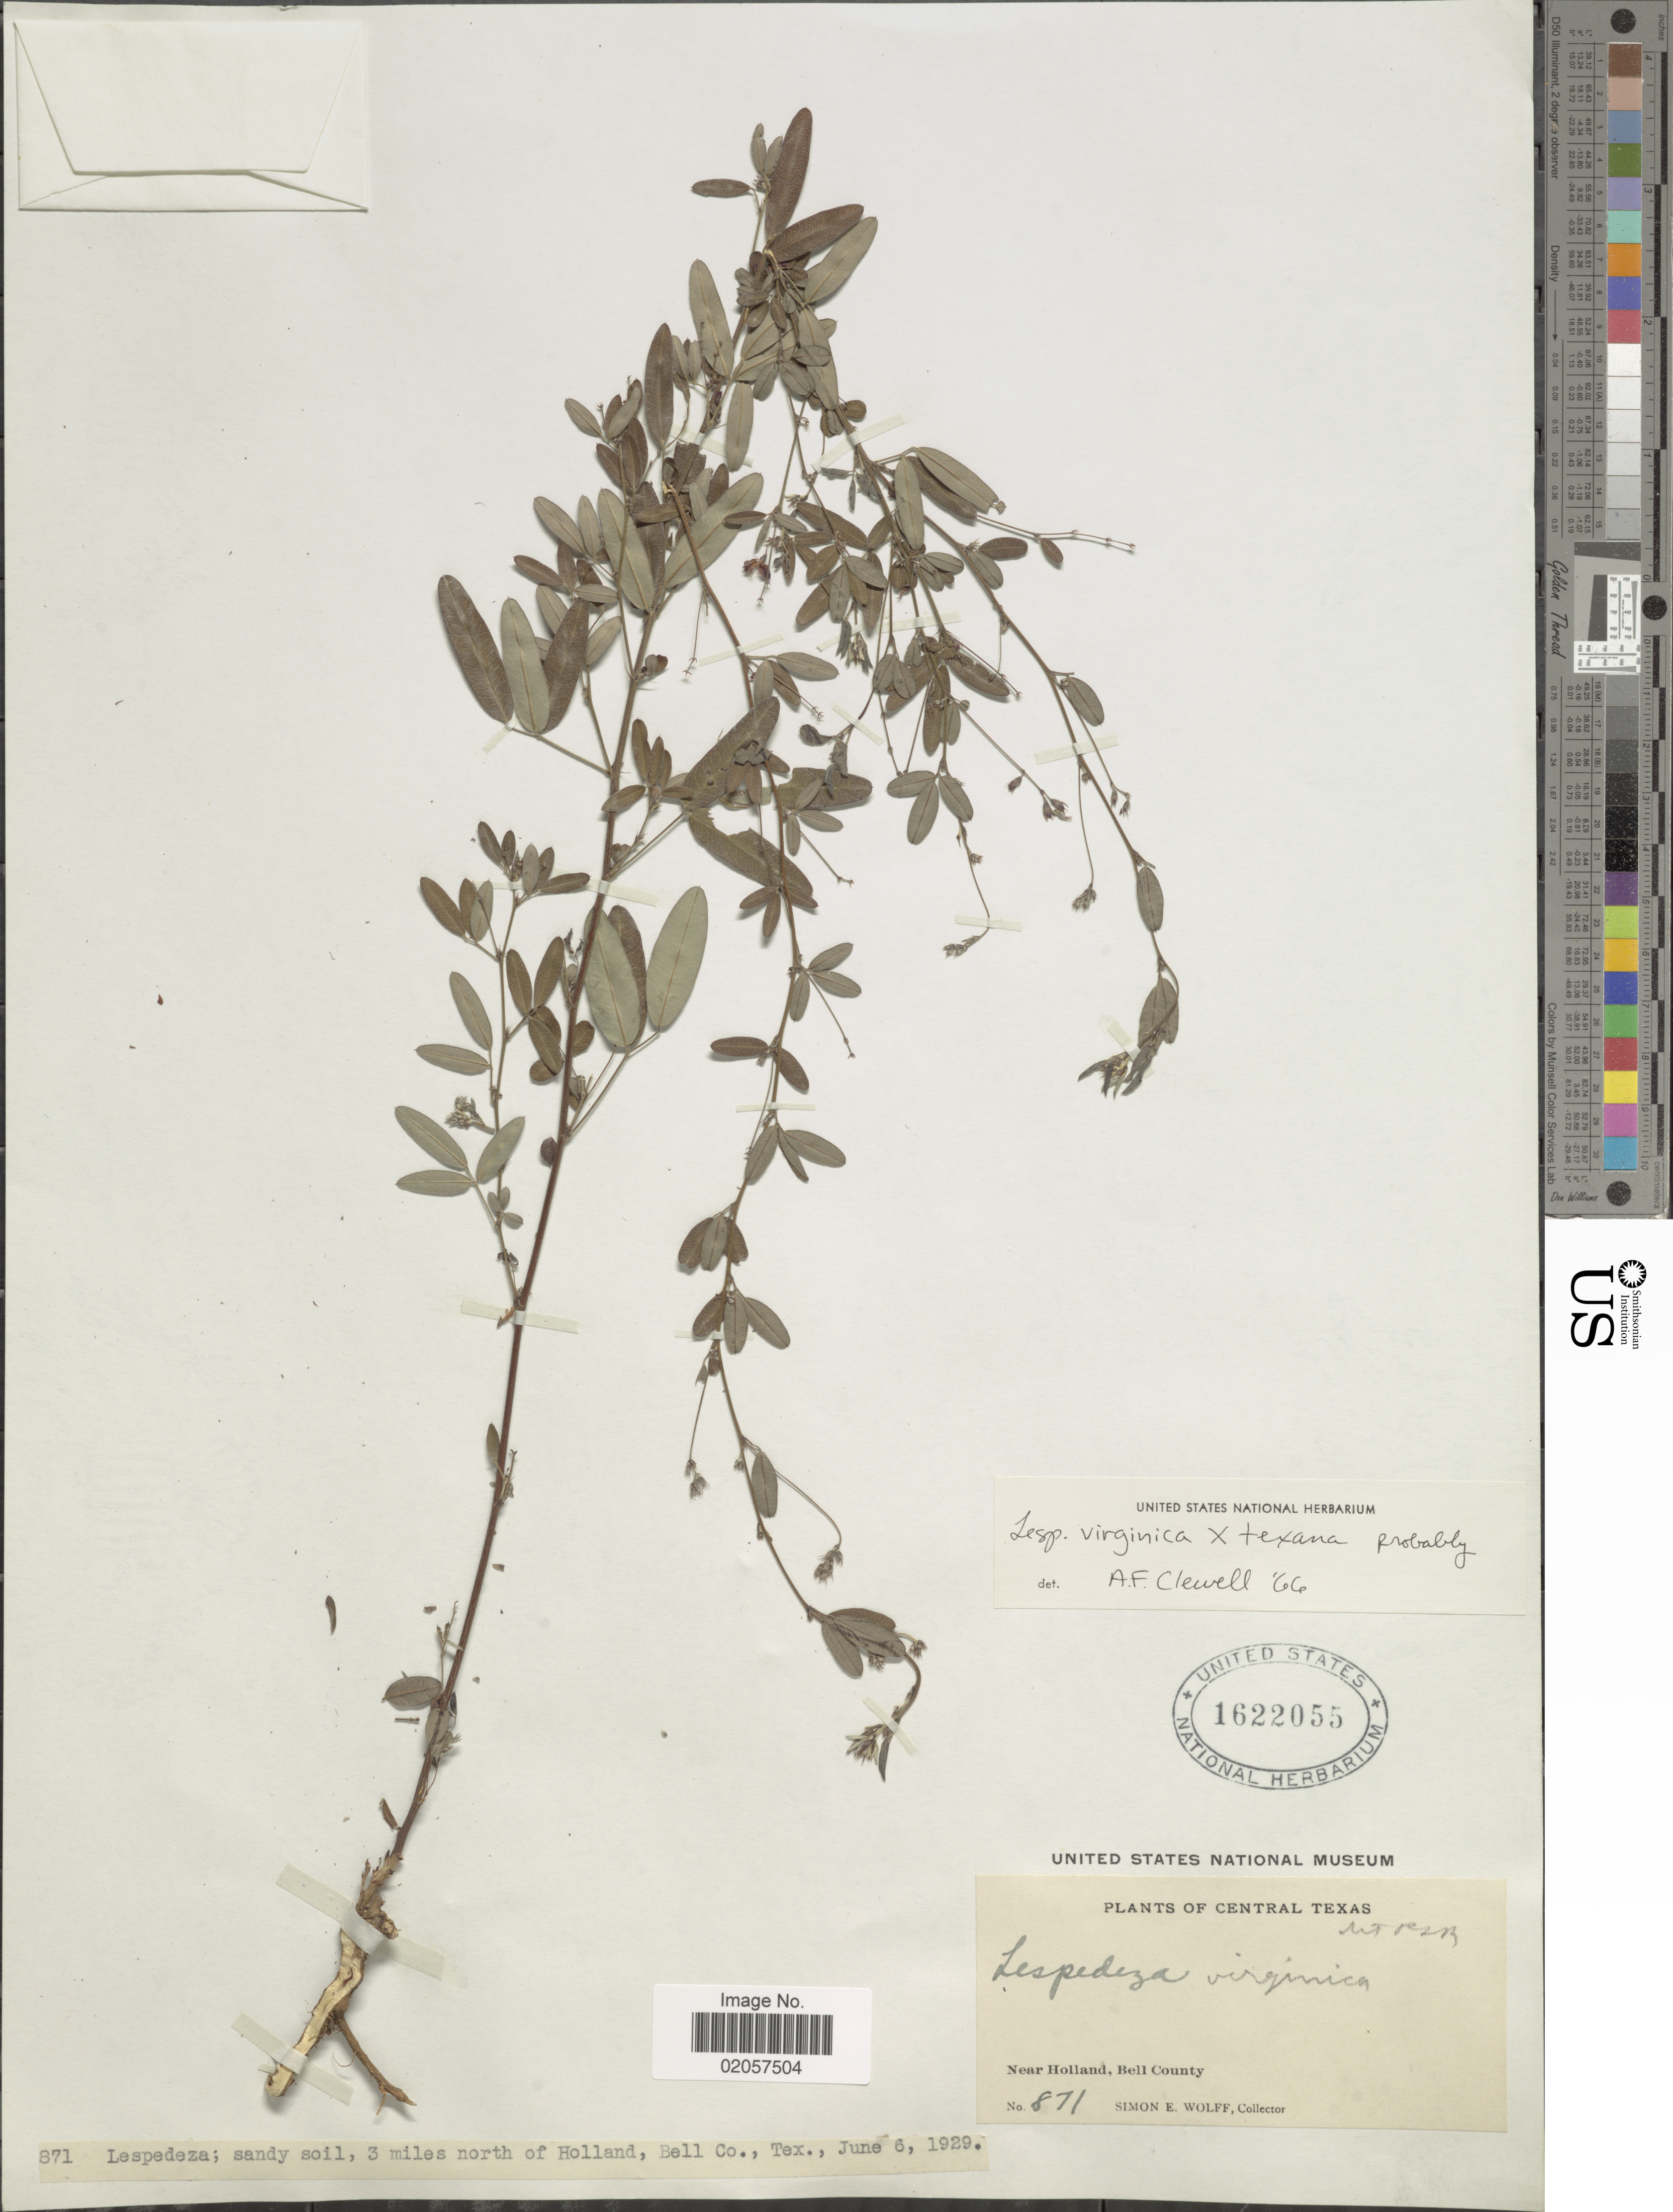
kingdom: Plantae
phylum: Tracheophyta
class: Magnoliopsida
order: Fabales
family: Fabaceae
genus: Lespedeza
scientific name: Lespedeza sp.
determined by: Strong, M. T., (US), Smithsonian Institution - National Museum of Natural History (UNITED STATES)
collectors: S. E. Wolff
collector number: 871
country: United States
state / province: Texas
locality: Central Texas, Near Holland, Bell County.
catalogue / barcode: US 1622055